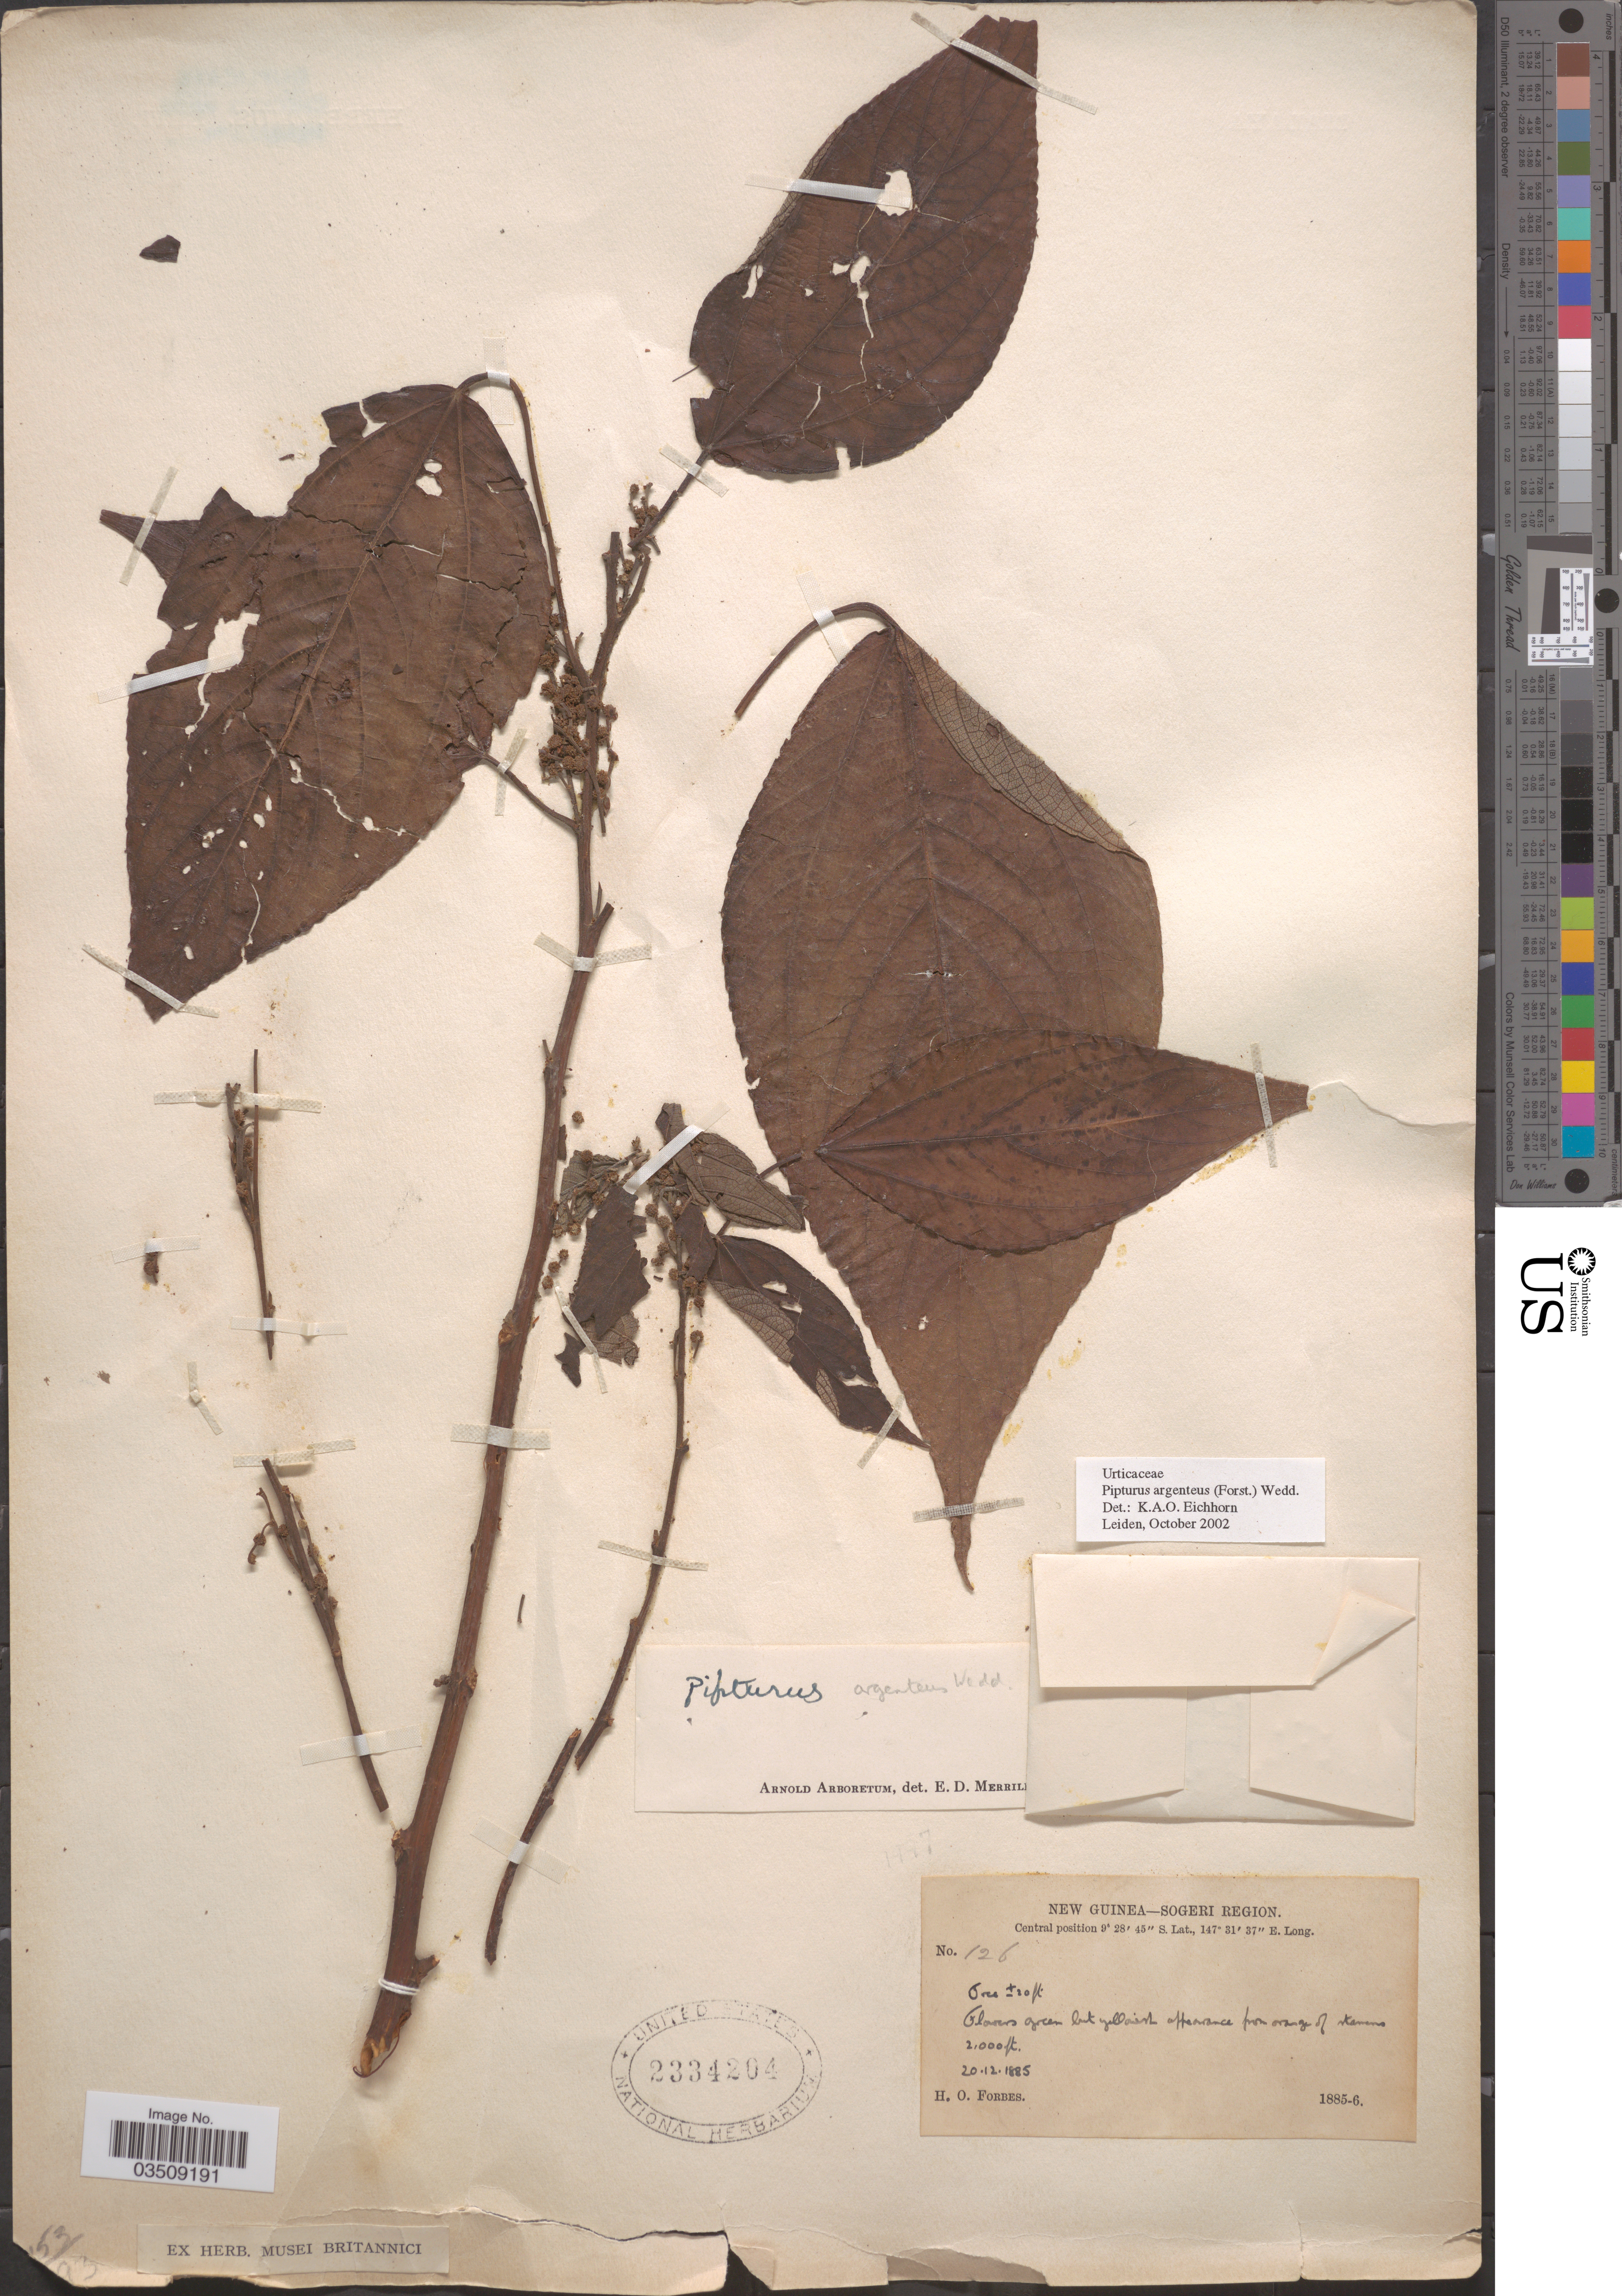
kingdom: Plantae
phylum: Tracheophyta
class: Magnoliopsida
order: Rosales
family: Urticaceae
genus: Pipturus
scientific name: Pipturus argenteus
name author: (G. Forst.) Wedd.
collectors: H. O. Forbes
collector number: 126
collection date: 1885-12-20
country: Papua New Guinea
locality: New Guinea. Sogeri Region. Central position.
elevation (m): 610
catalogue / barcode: US 2334204